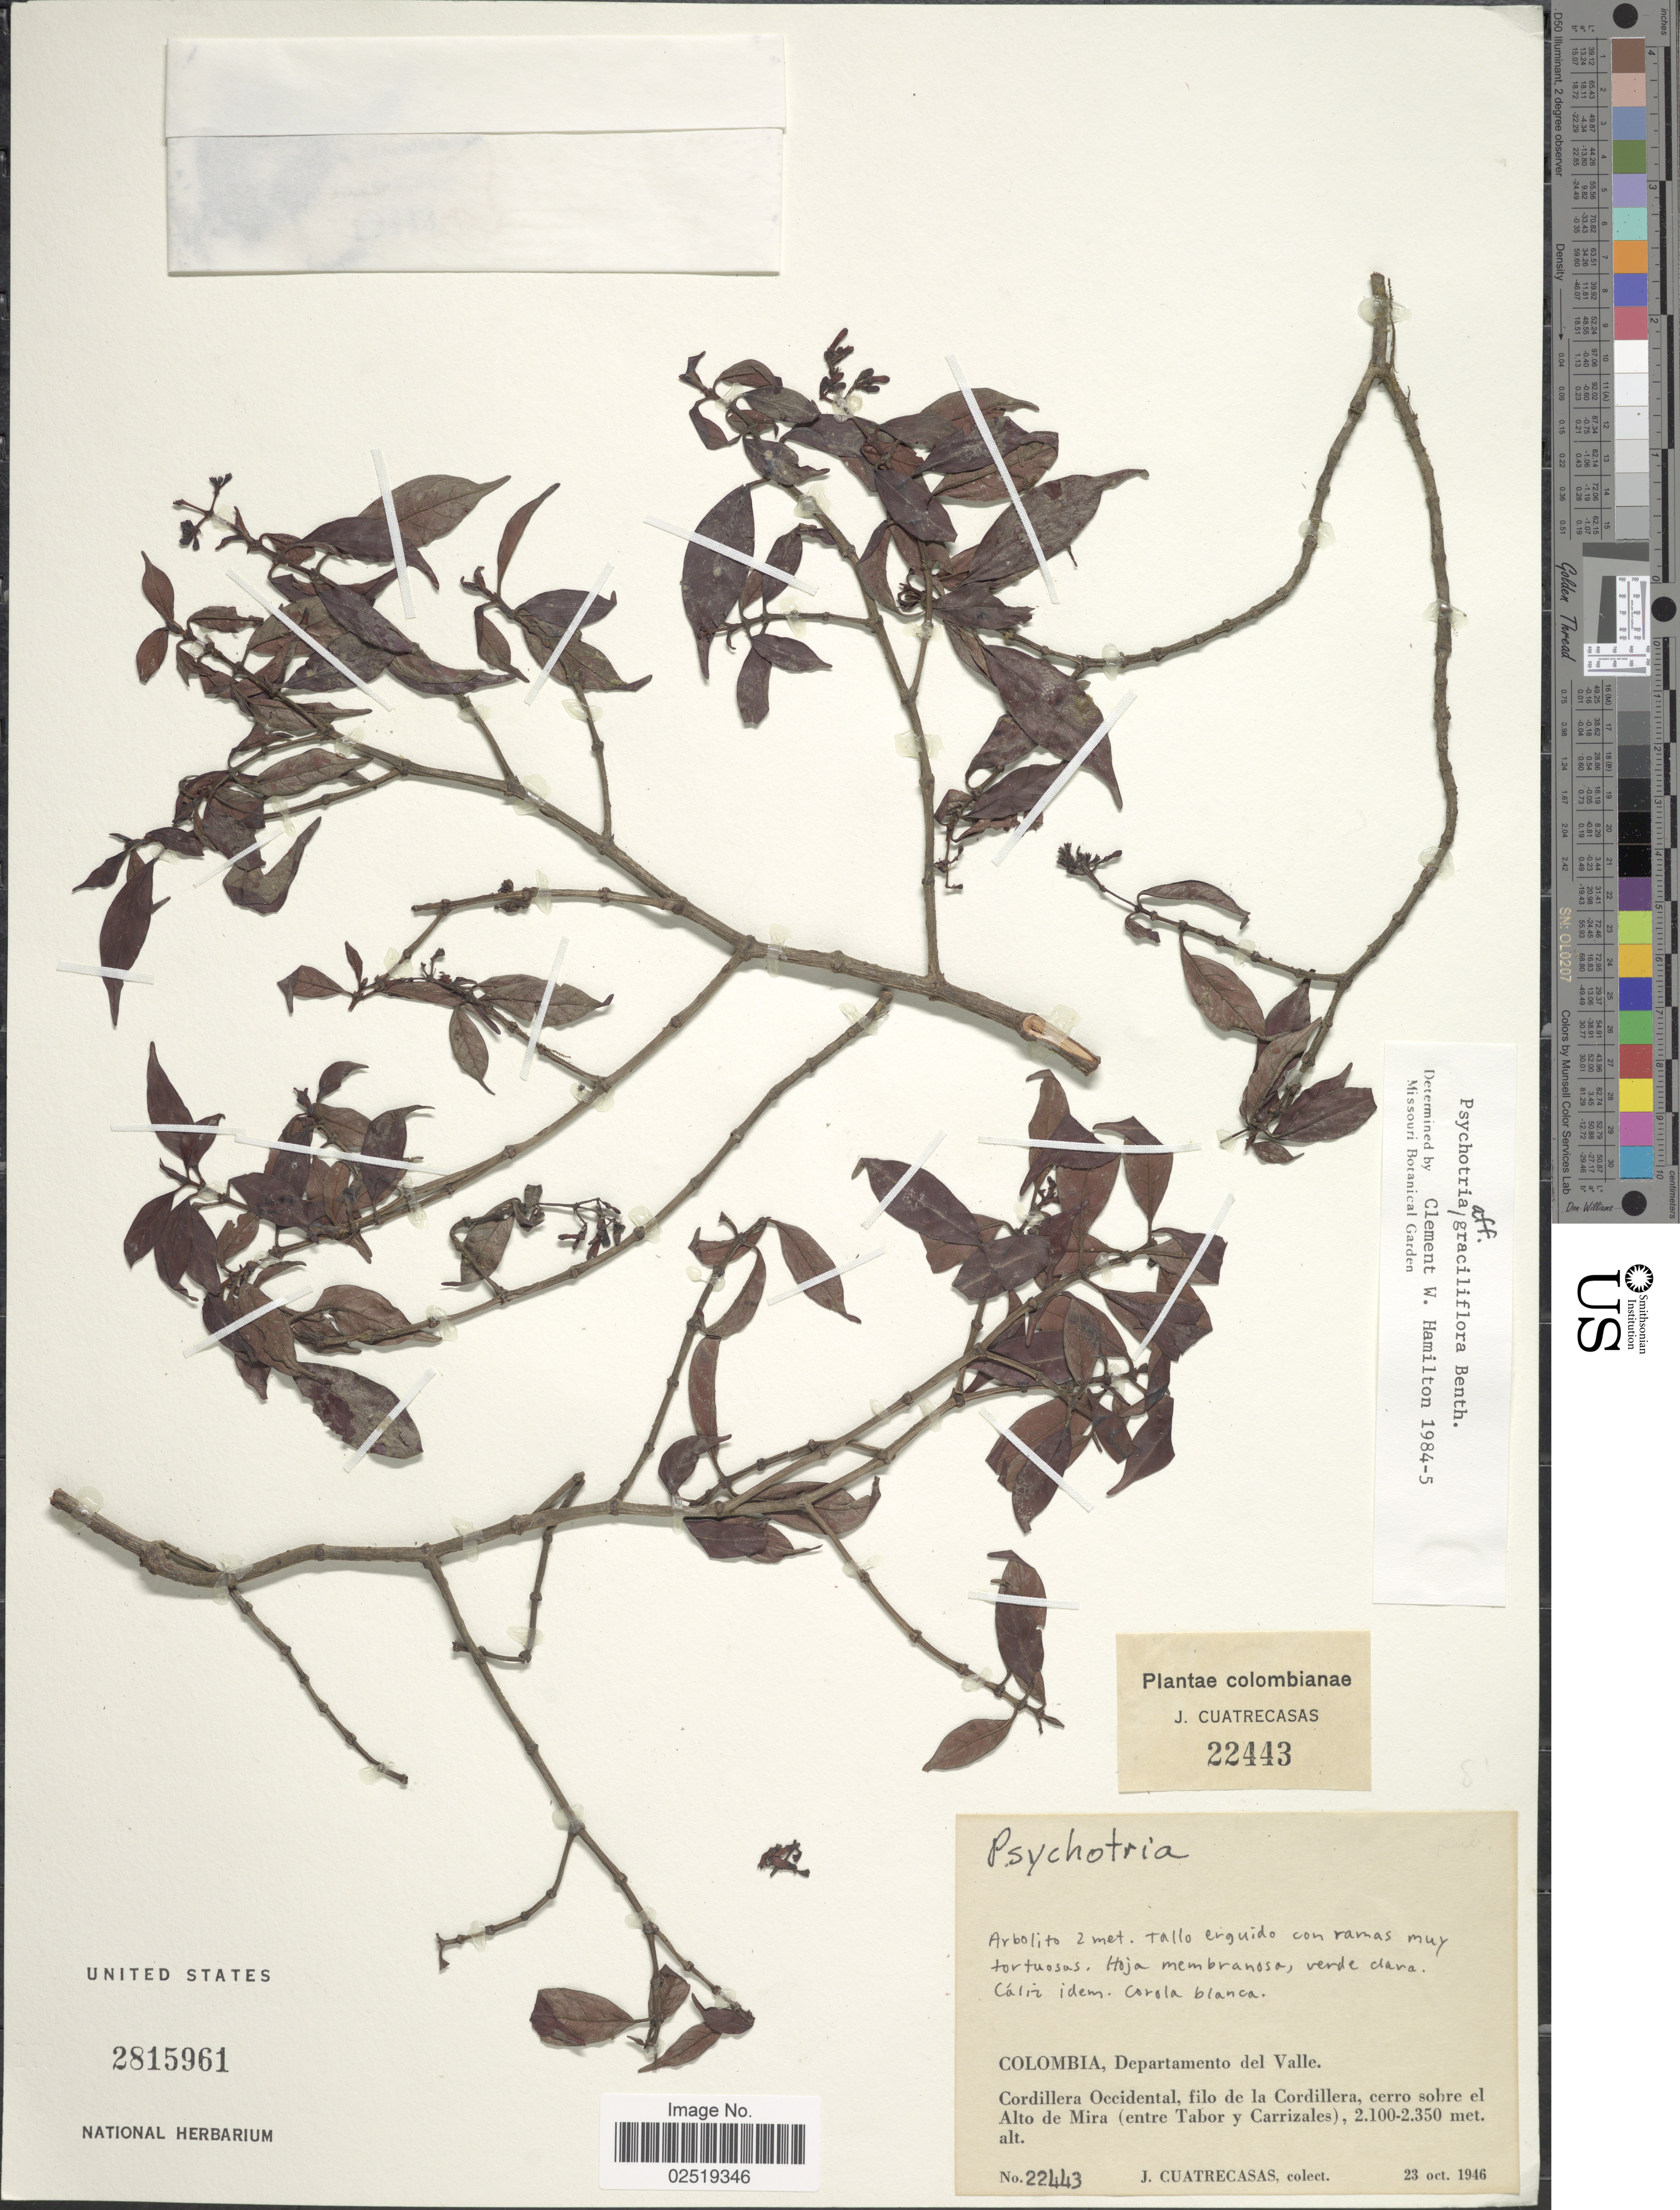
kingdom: Plantae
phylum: Tracheophyta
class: Magnoliopsida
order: Gentianales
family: Rubiaceae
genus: Psychotria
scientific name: Psychotria graciliflora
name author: Benth.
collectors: J. Cuatrecasas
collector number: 22443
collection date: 1946-10-23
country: Colombia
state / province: Valle del Cauca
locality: Departamento del Valle. Cordillera Occidental, filo de la Cordillera, cerro sobre el Alto de Mira (entre Tabor y Carrizales)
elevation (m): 2100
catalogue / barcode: US 2815961